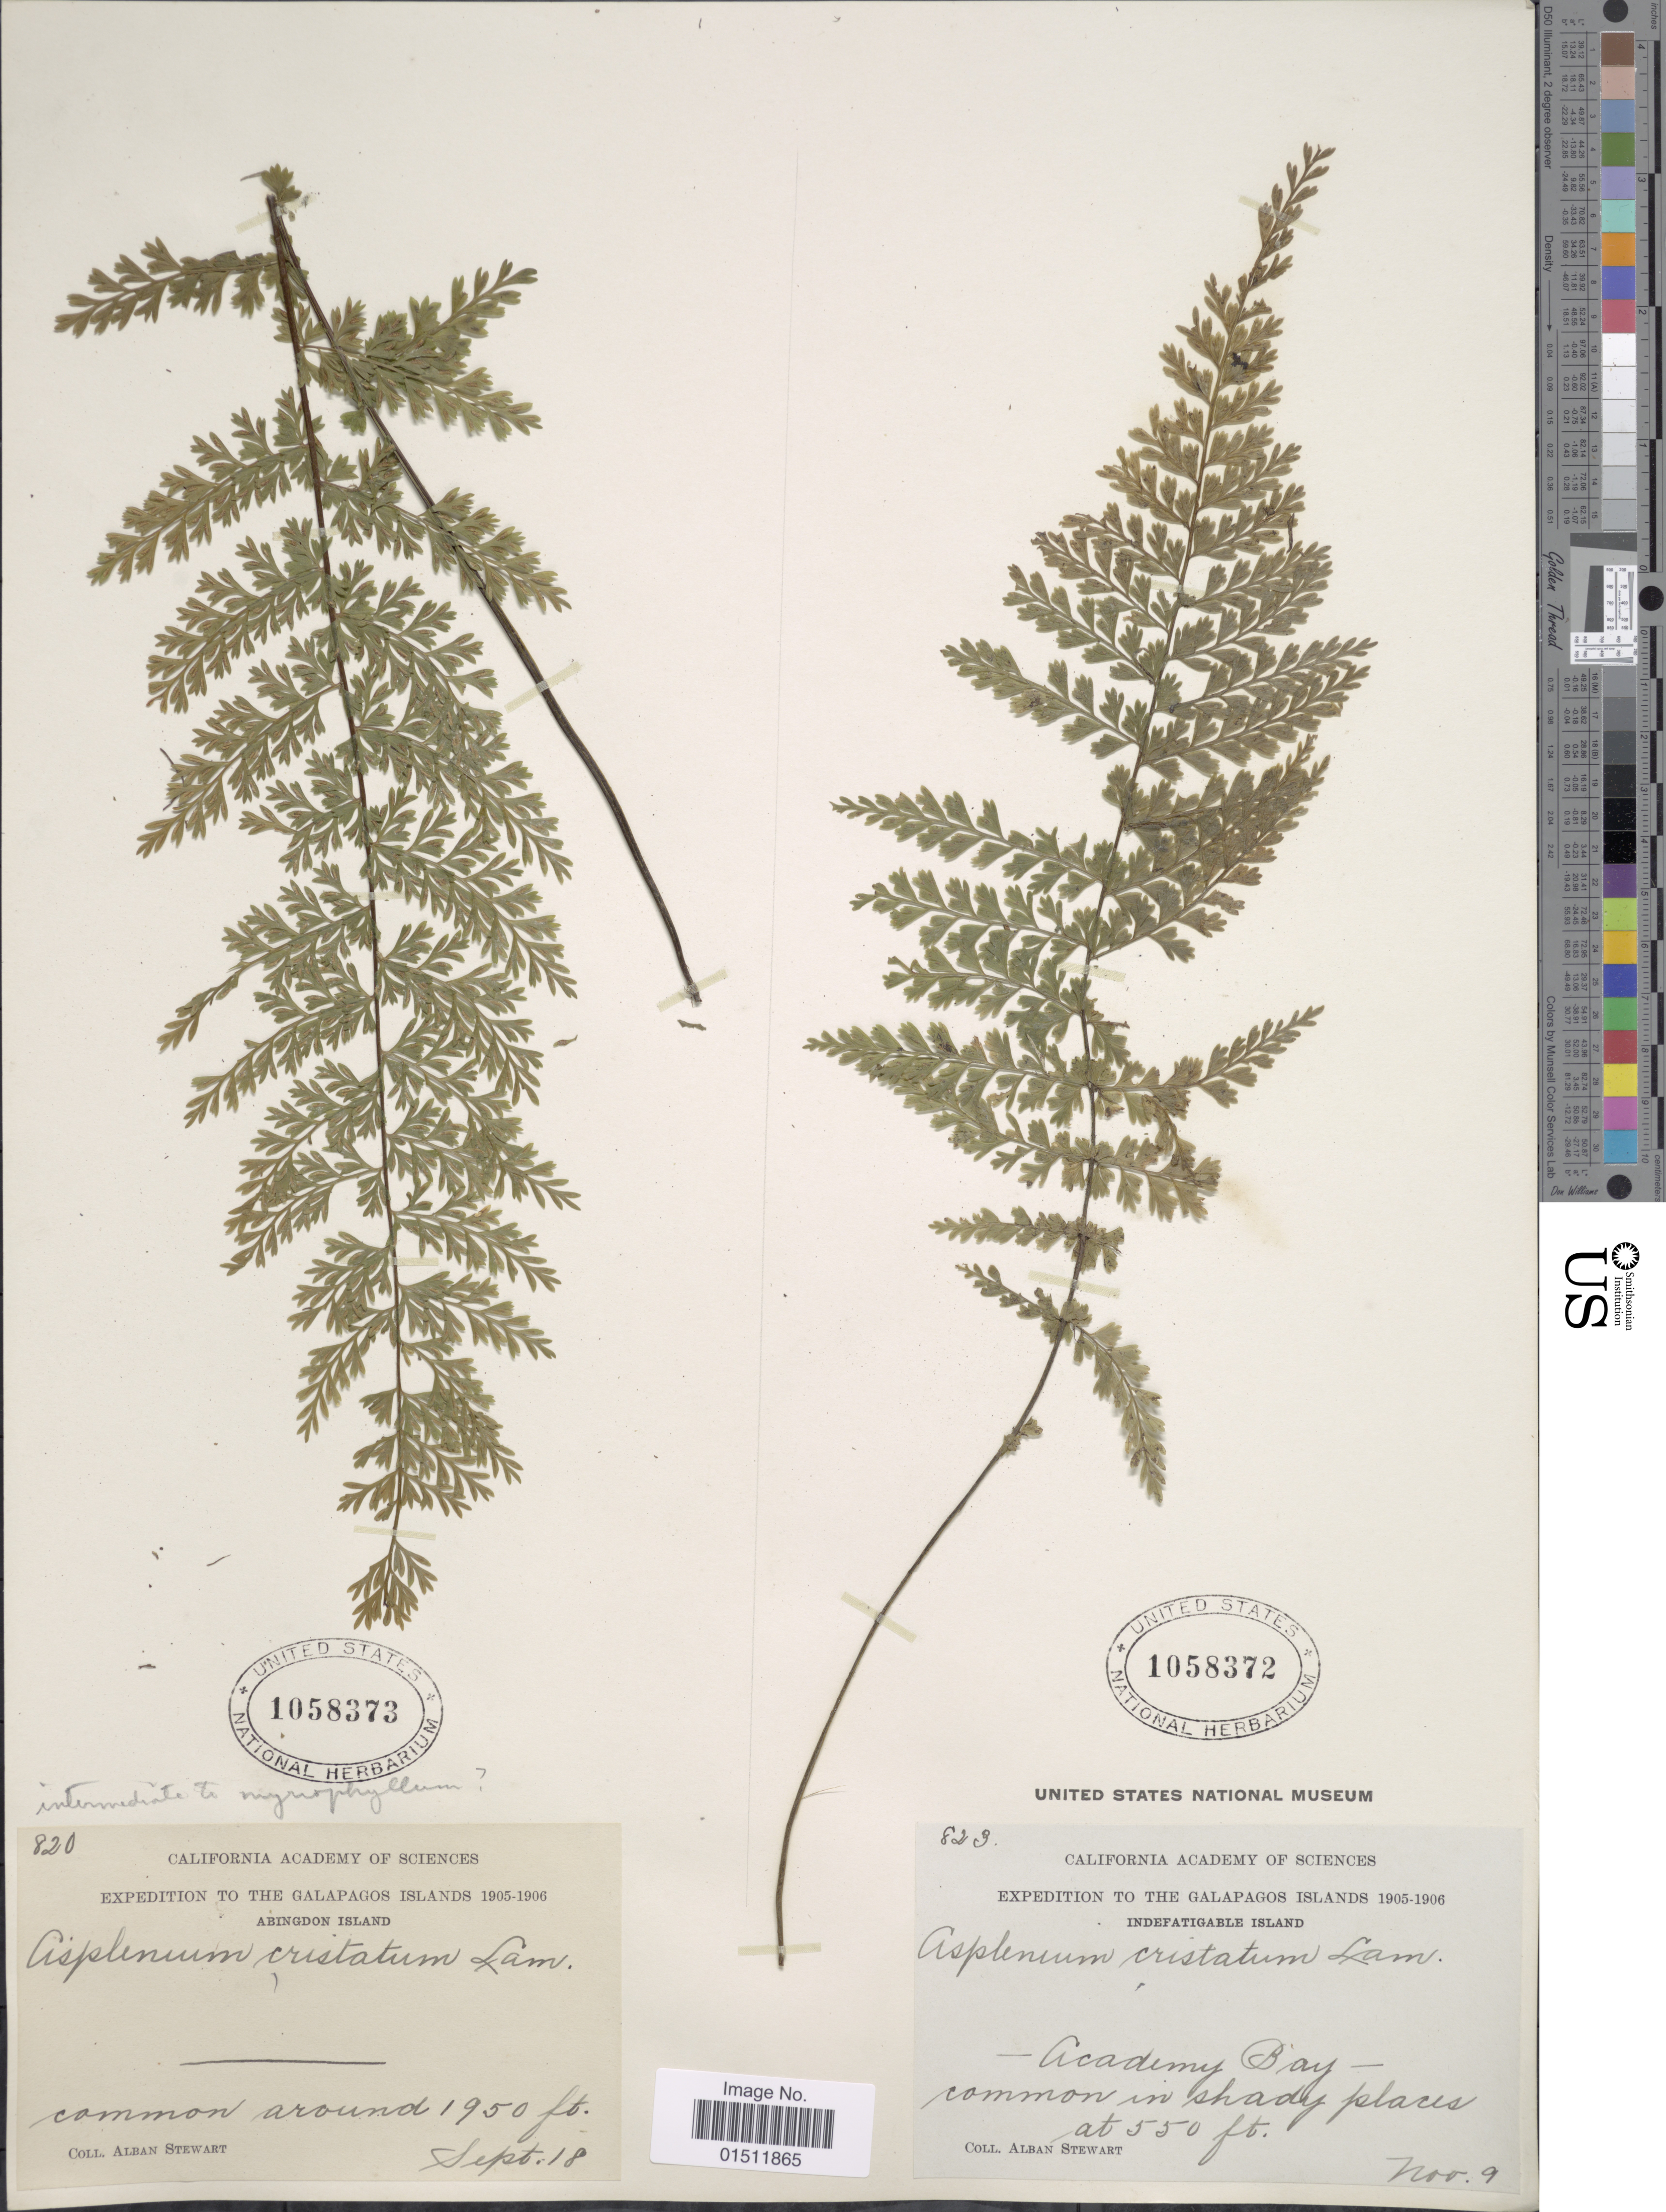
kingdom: Plantae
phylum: Tracheophyta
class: Polypodiopsida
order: Polypodiales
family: Aspleniaceae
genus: Asplenium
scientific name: Asplenium myriophyllum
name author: (Sw.) C. Presl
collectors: A. Stewart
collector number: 829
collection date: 1905-11-09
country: Ecuador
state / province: Colón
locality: Galapagos Islands, Indefatigable Island, Academy Bay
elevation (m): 168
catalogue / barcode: US 1058372-2